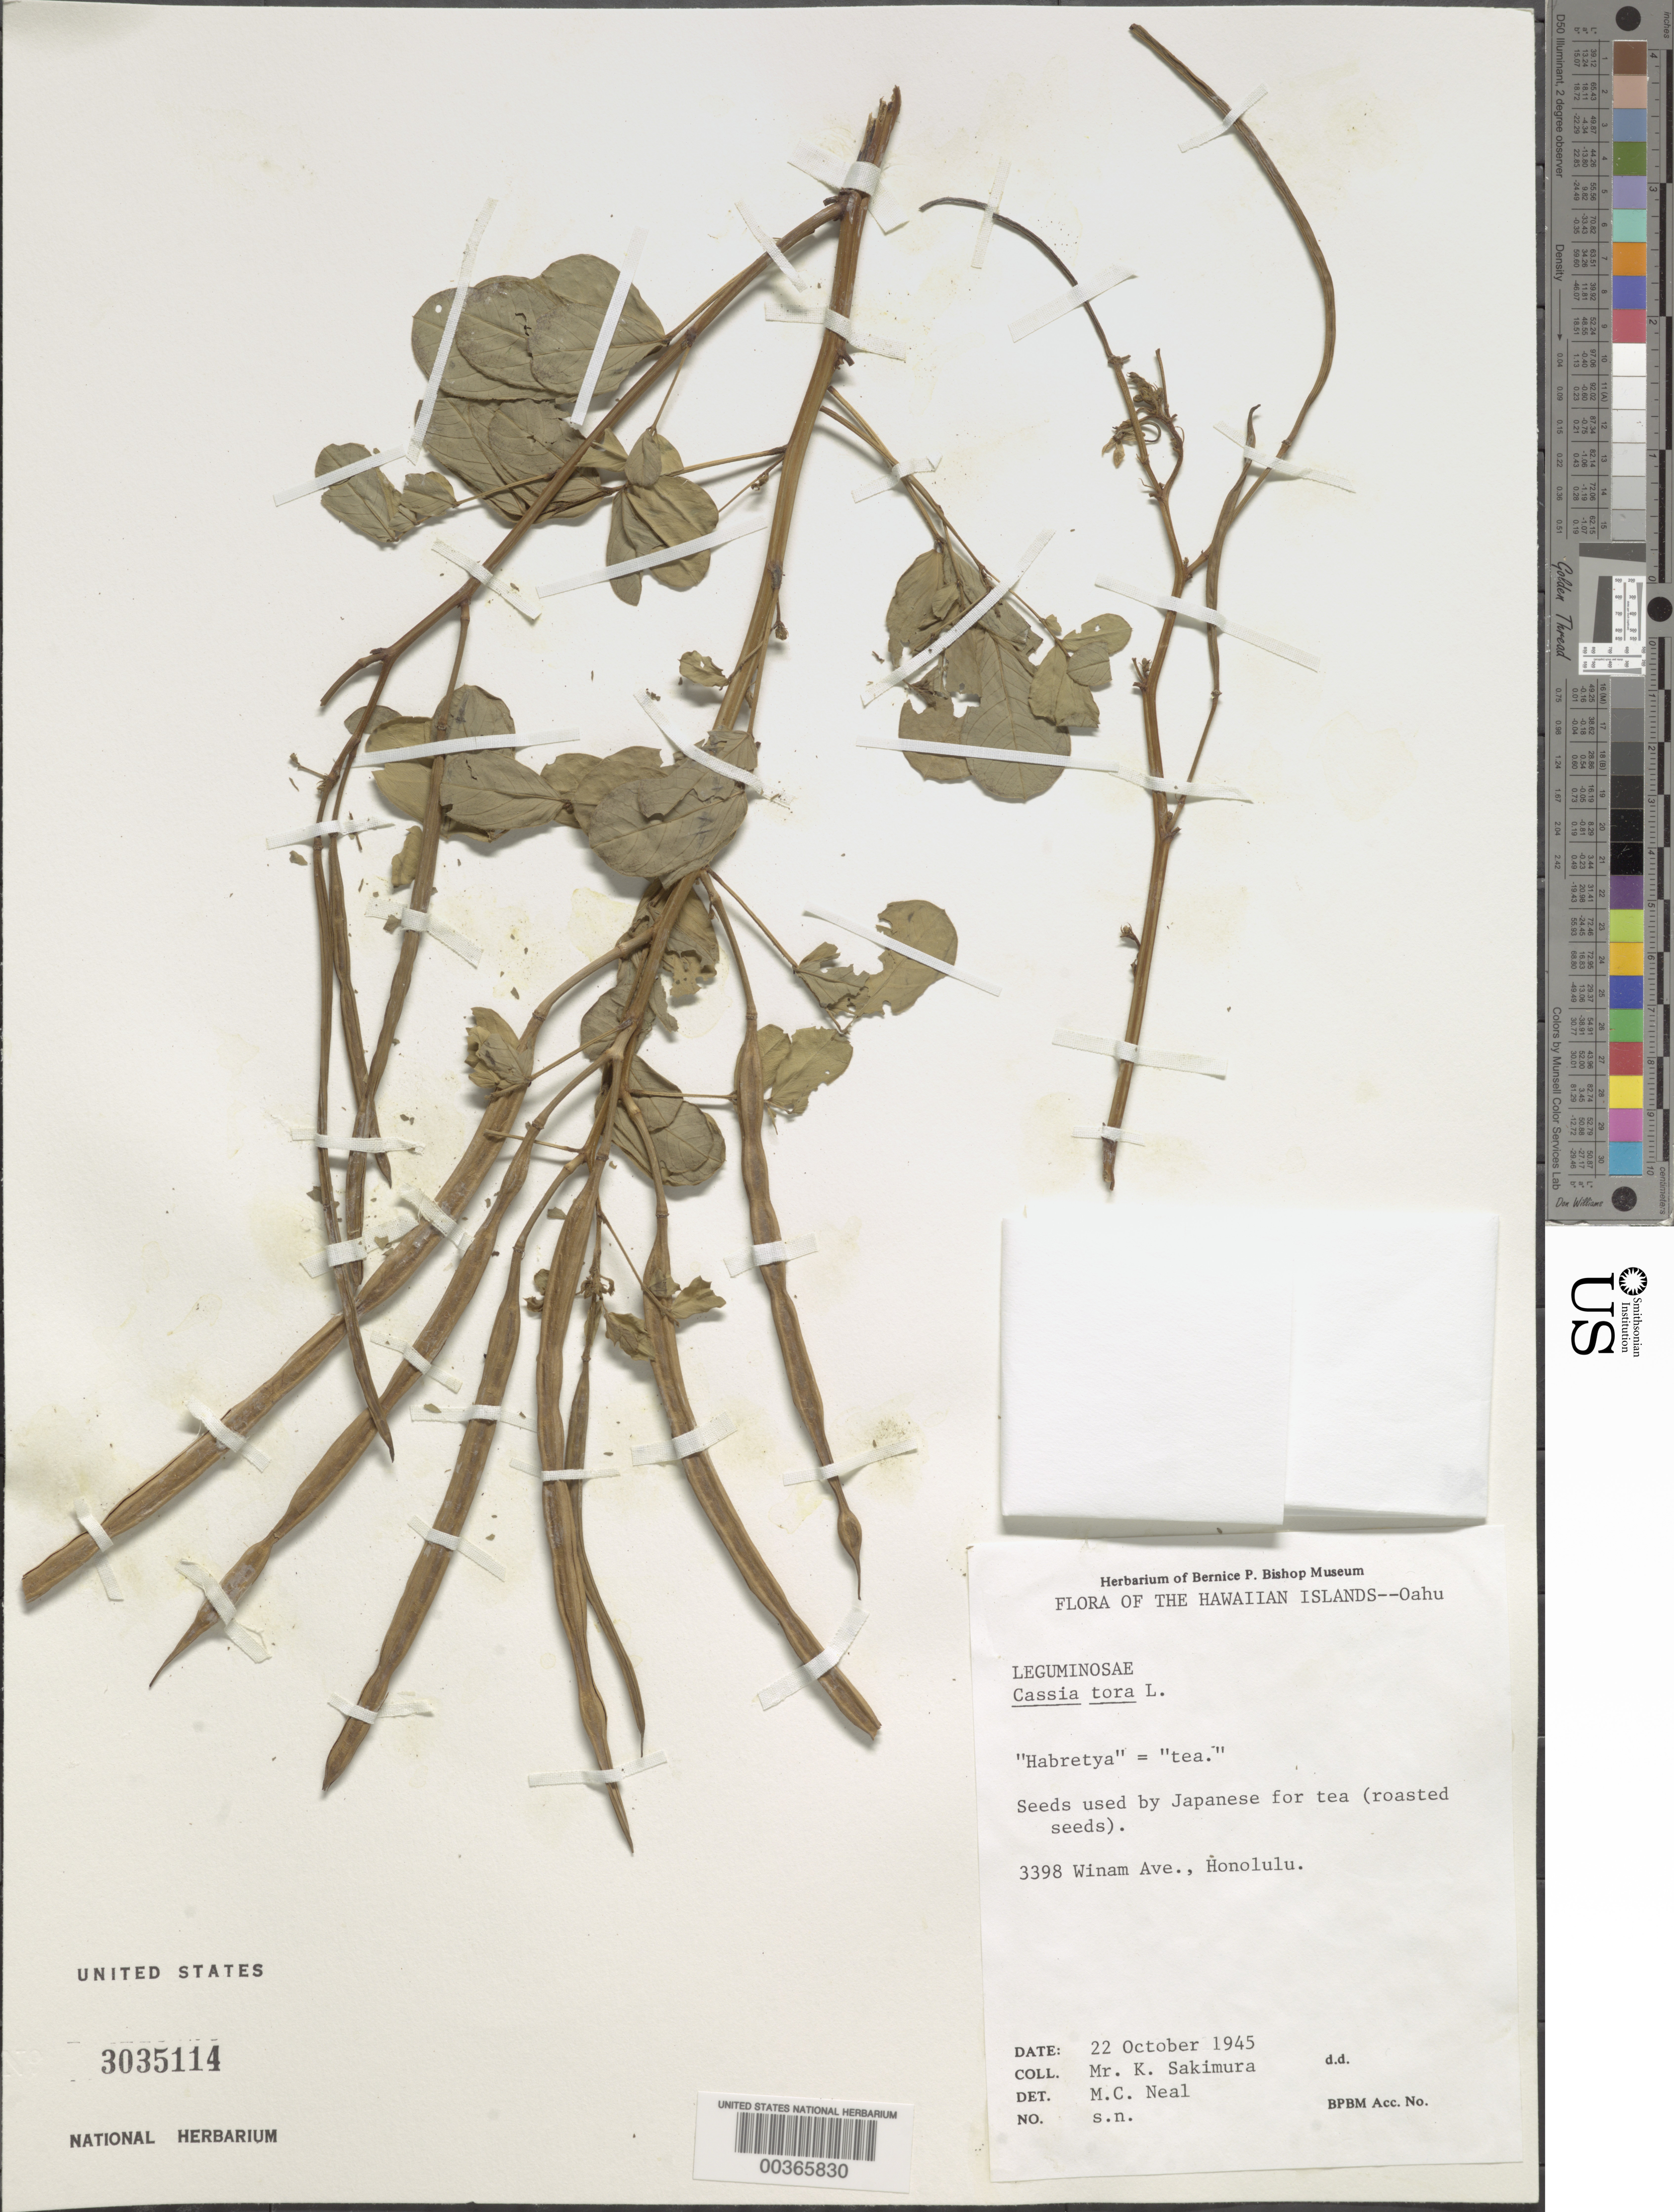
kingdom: Plantae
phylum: Tracheophyta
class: Magnoliopsida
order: Fabales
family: Fabaceae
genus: Senna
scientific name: Senna obtusifolia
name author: (L.) H.S. Irwin & Barneby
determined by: Strong, Mark T., (BOT), Smithsonian Institution - National Museum of Natural History (UNITED STATES)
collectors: K. Sakimura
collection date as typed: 22 Oct 1945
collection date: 1945-10-22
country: United States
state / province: Hawaii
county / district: Honolulu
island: Oahu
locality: Hononlulu; 3398 winam ave.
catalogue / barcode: US 3035114